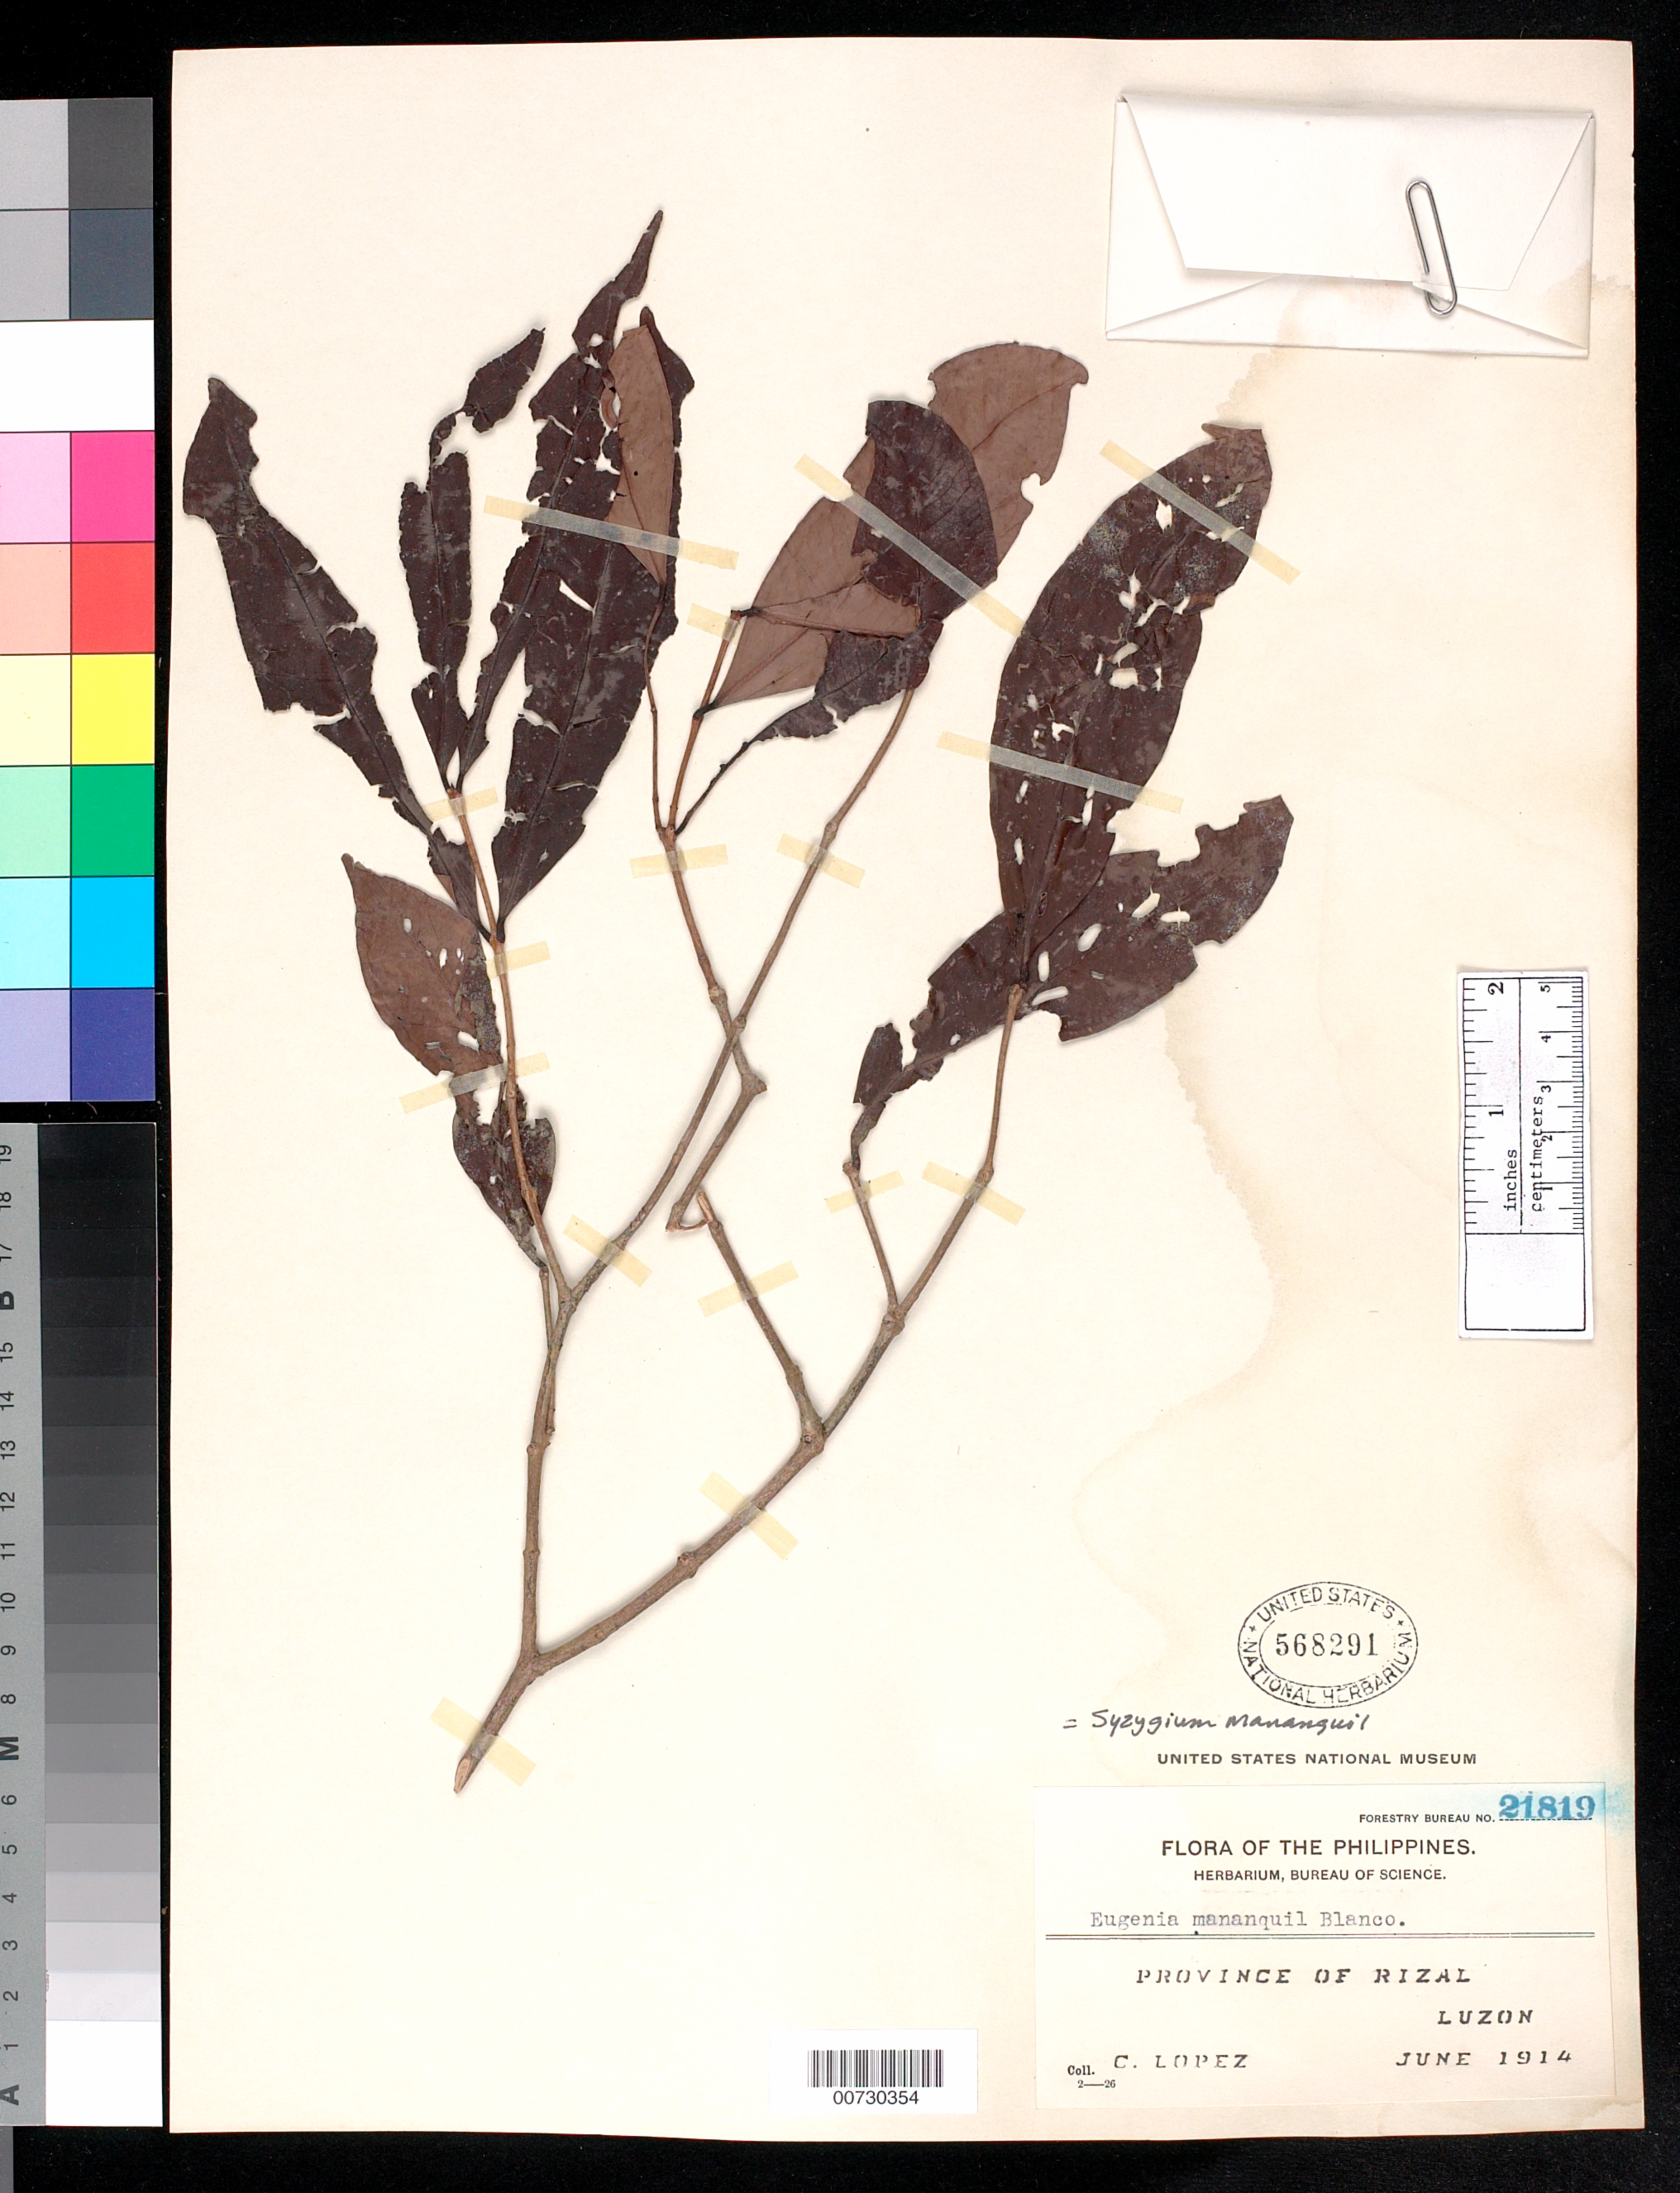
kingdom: Plantae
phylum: Tracheophyta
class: Magnoliopsida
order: Myrtales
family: Myrtaceae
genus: Syzygium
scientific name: Syzygium mananquil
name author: (Blanco) Merr.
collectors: C. Lopez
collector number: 21819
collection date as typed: Jun 1914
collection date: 1914-06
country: Philippines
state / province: Calabarzon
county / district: Rizal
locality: Luzon Island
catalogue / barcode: US 568291